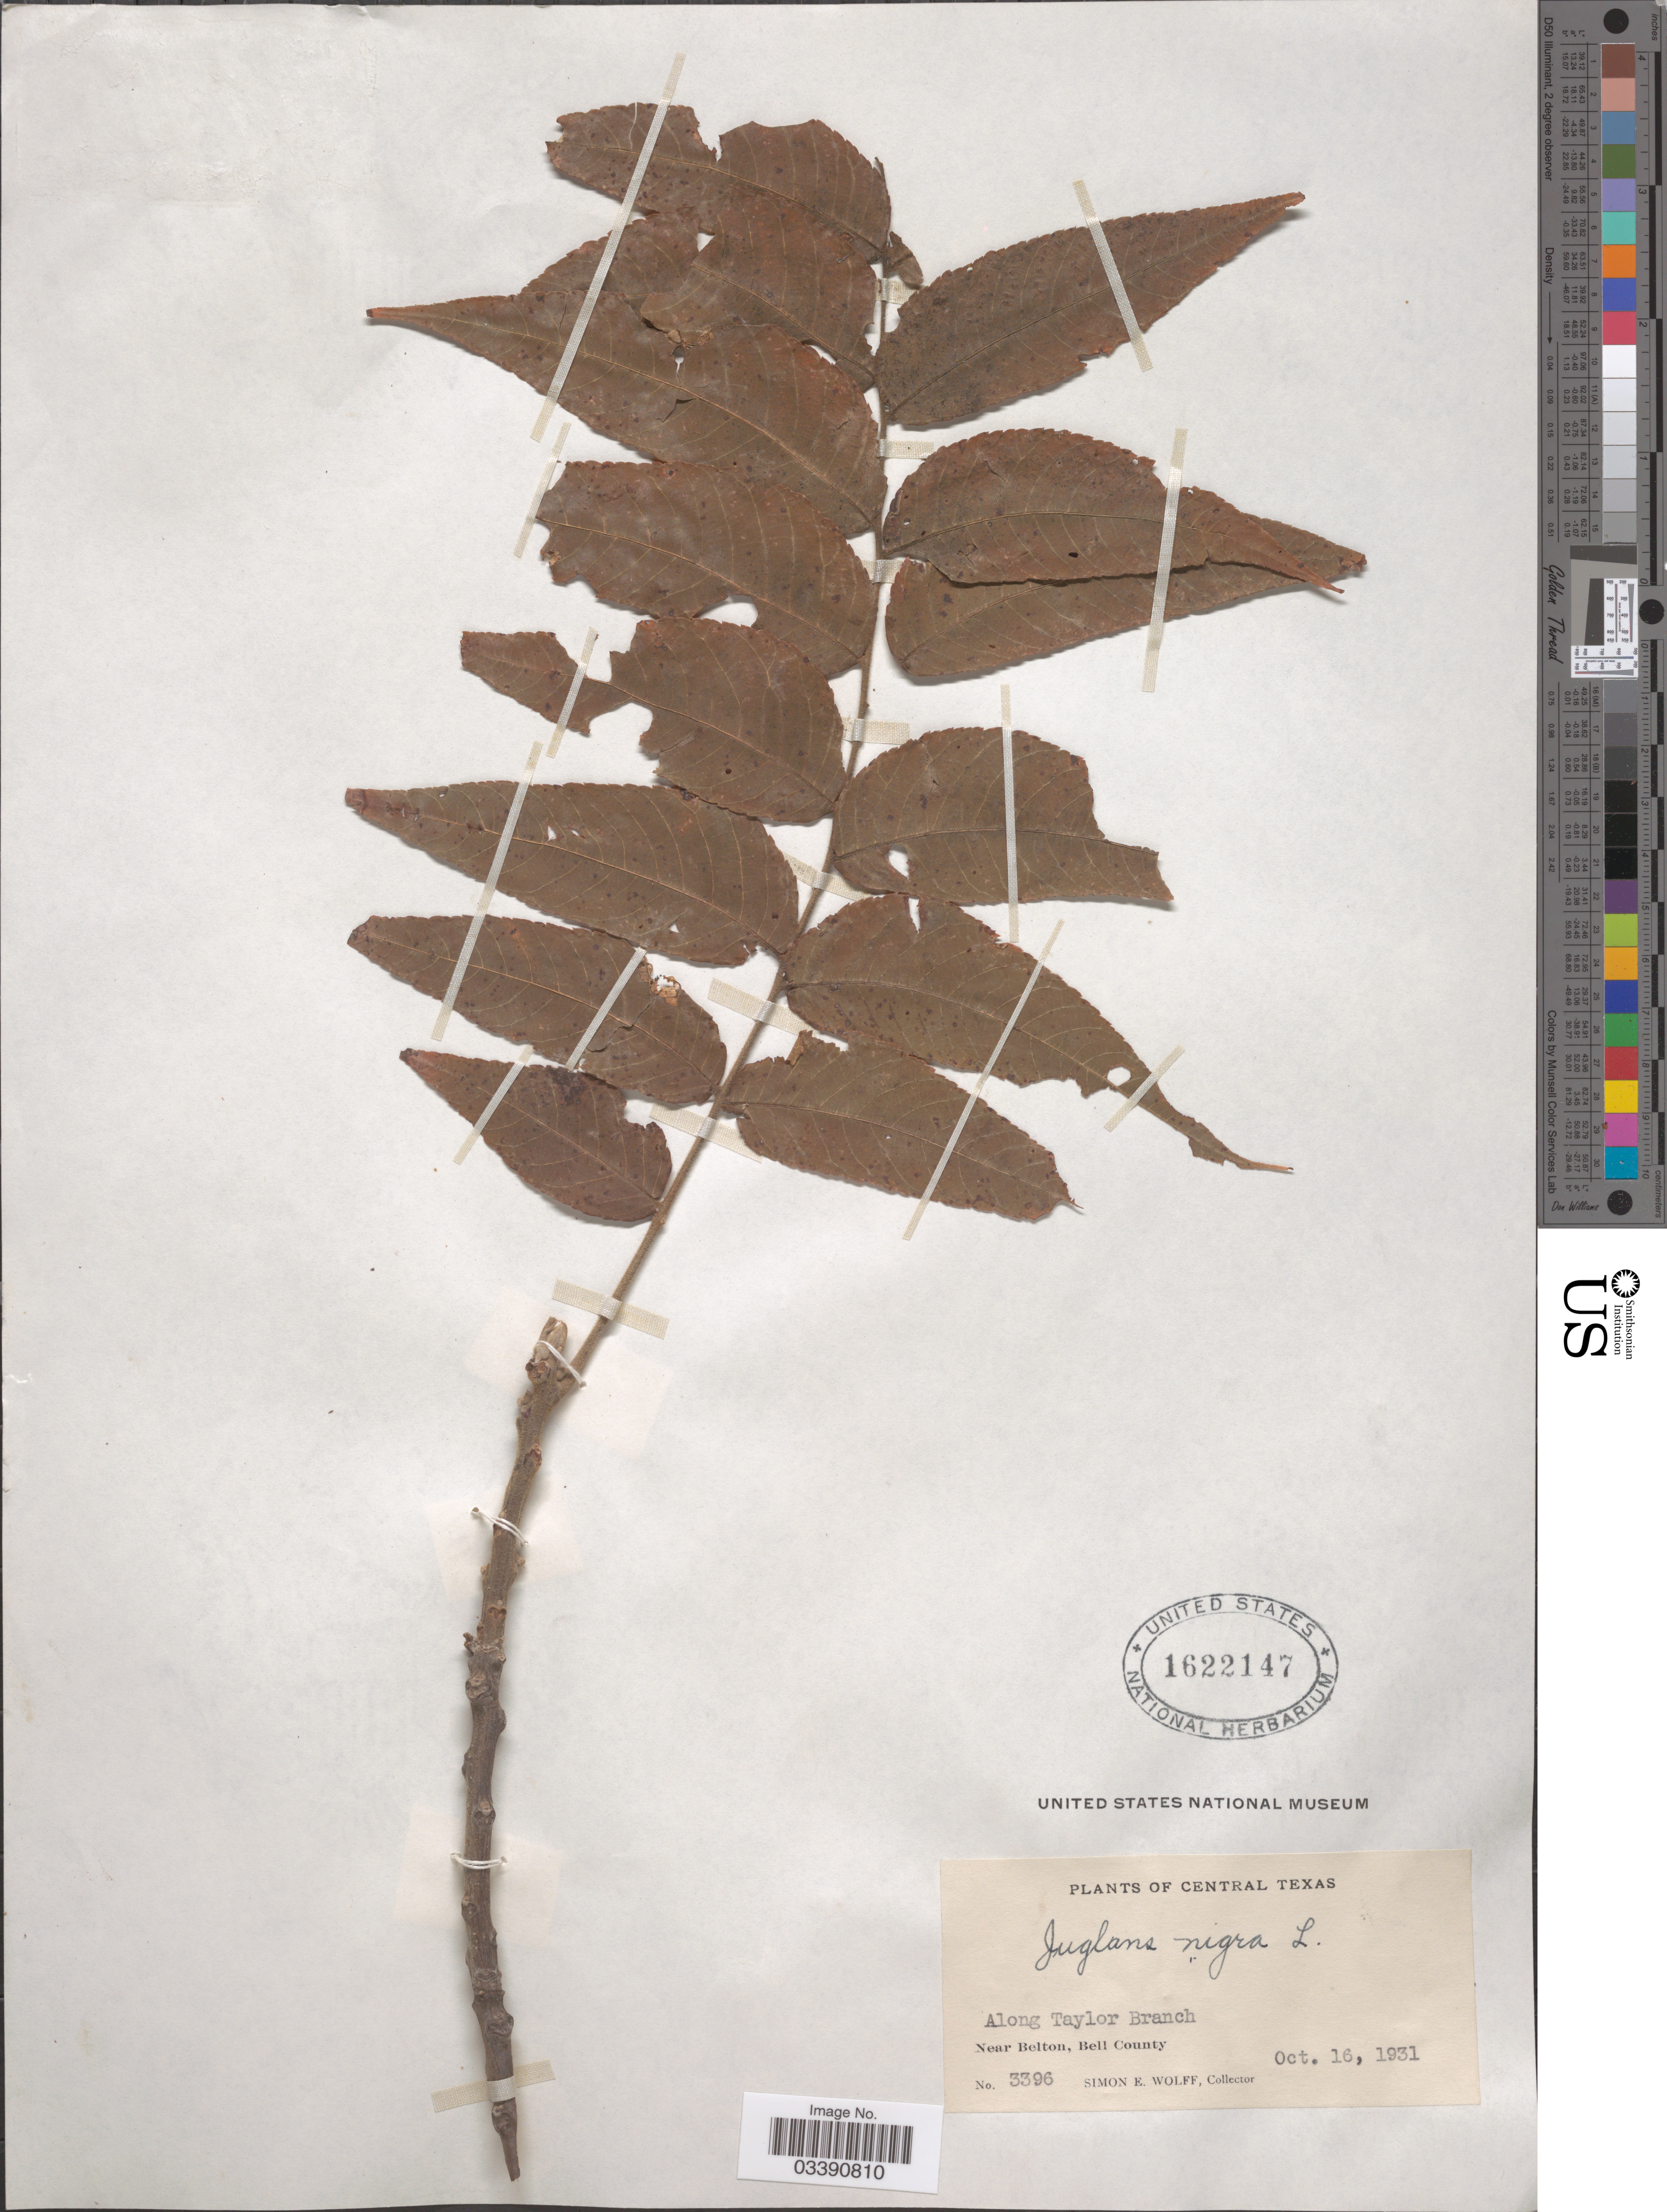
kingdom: Plantae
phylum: Tracheophyta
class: Magnoliopsida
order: Fagales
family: Juglandaceae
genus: Juglans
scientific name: Juglans nigra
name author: L.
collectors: S. E. Wolff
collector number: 3396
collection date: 1931-10-16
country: United States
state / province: Texas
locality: Central Texas. Along Taylor Branch. Near Belton, Bell County.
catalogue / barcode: US 1622147